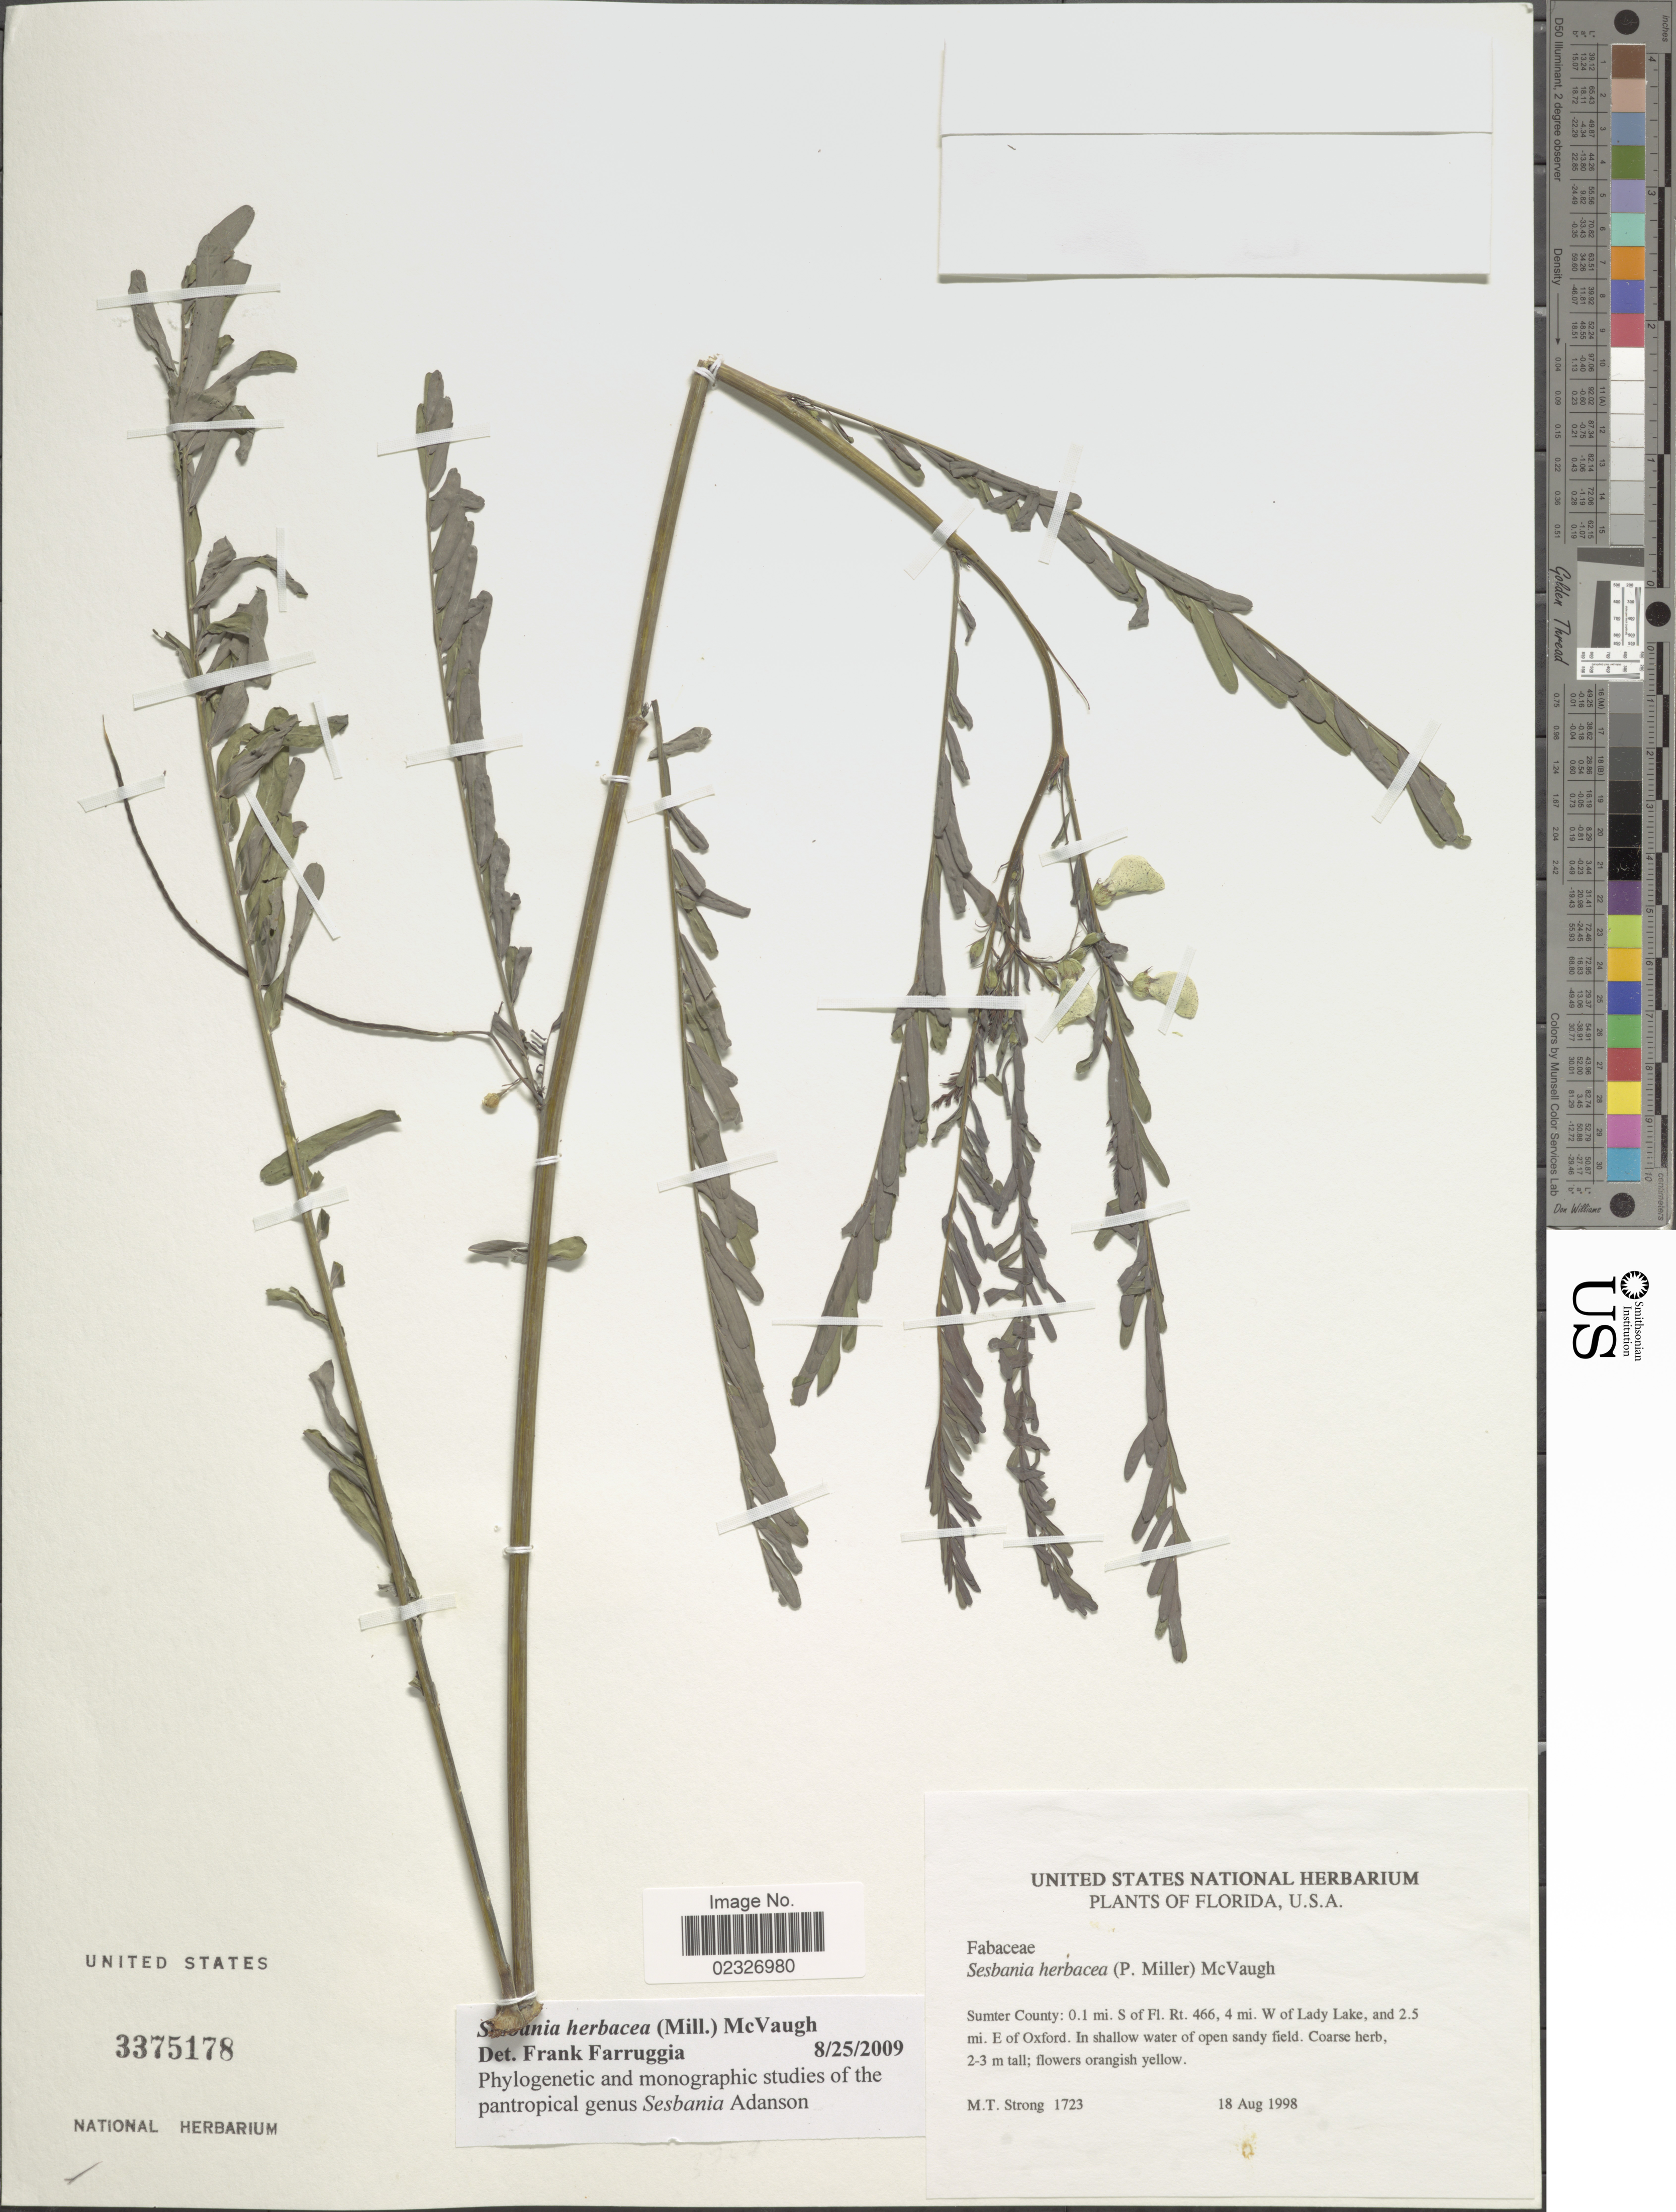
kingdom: Plantae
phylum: Tracheophyta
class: Magnoliopsida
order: Fabales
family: Fabaceae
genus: Sesbania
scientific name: Sesbania herbacea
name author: (Mill.) McVaugh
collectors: M. T. Strong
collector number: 1723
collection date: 1998-08-18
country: United States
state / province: Florida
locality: Sumter County: 0.1 mi. S of Fl. Rt. 466, 4 mi. W of Lady Lake, and 2.5 mi. E of Oxford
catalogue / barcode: US 3375178